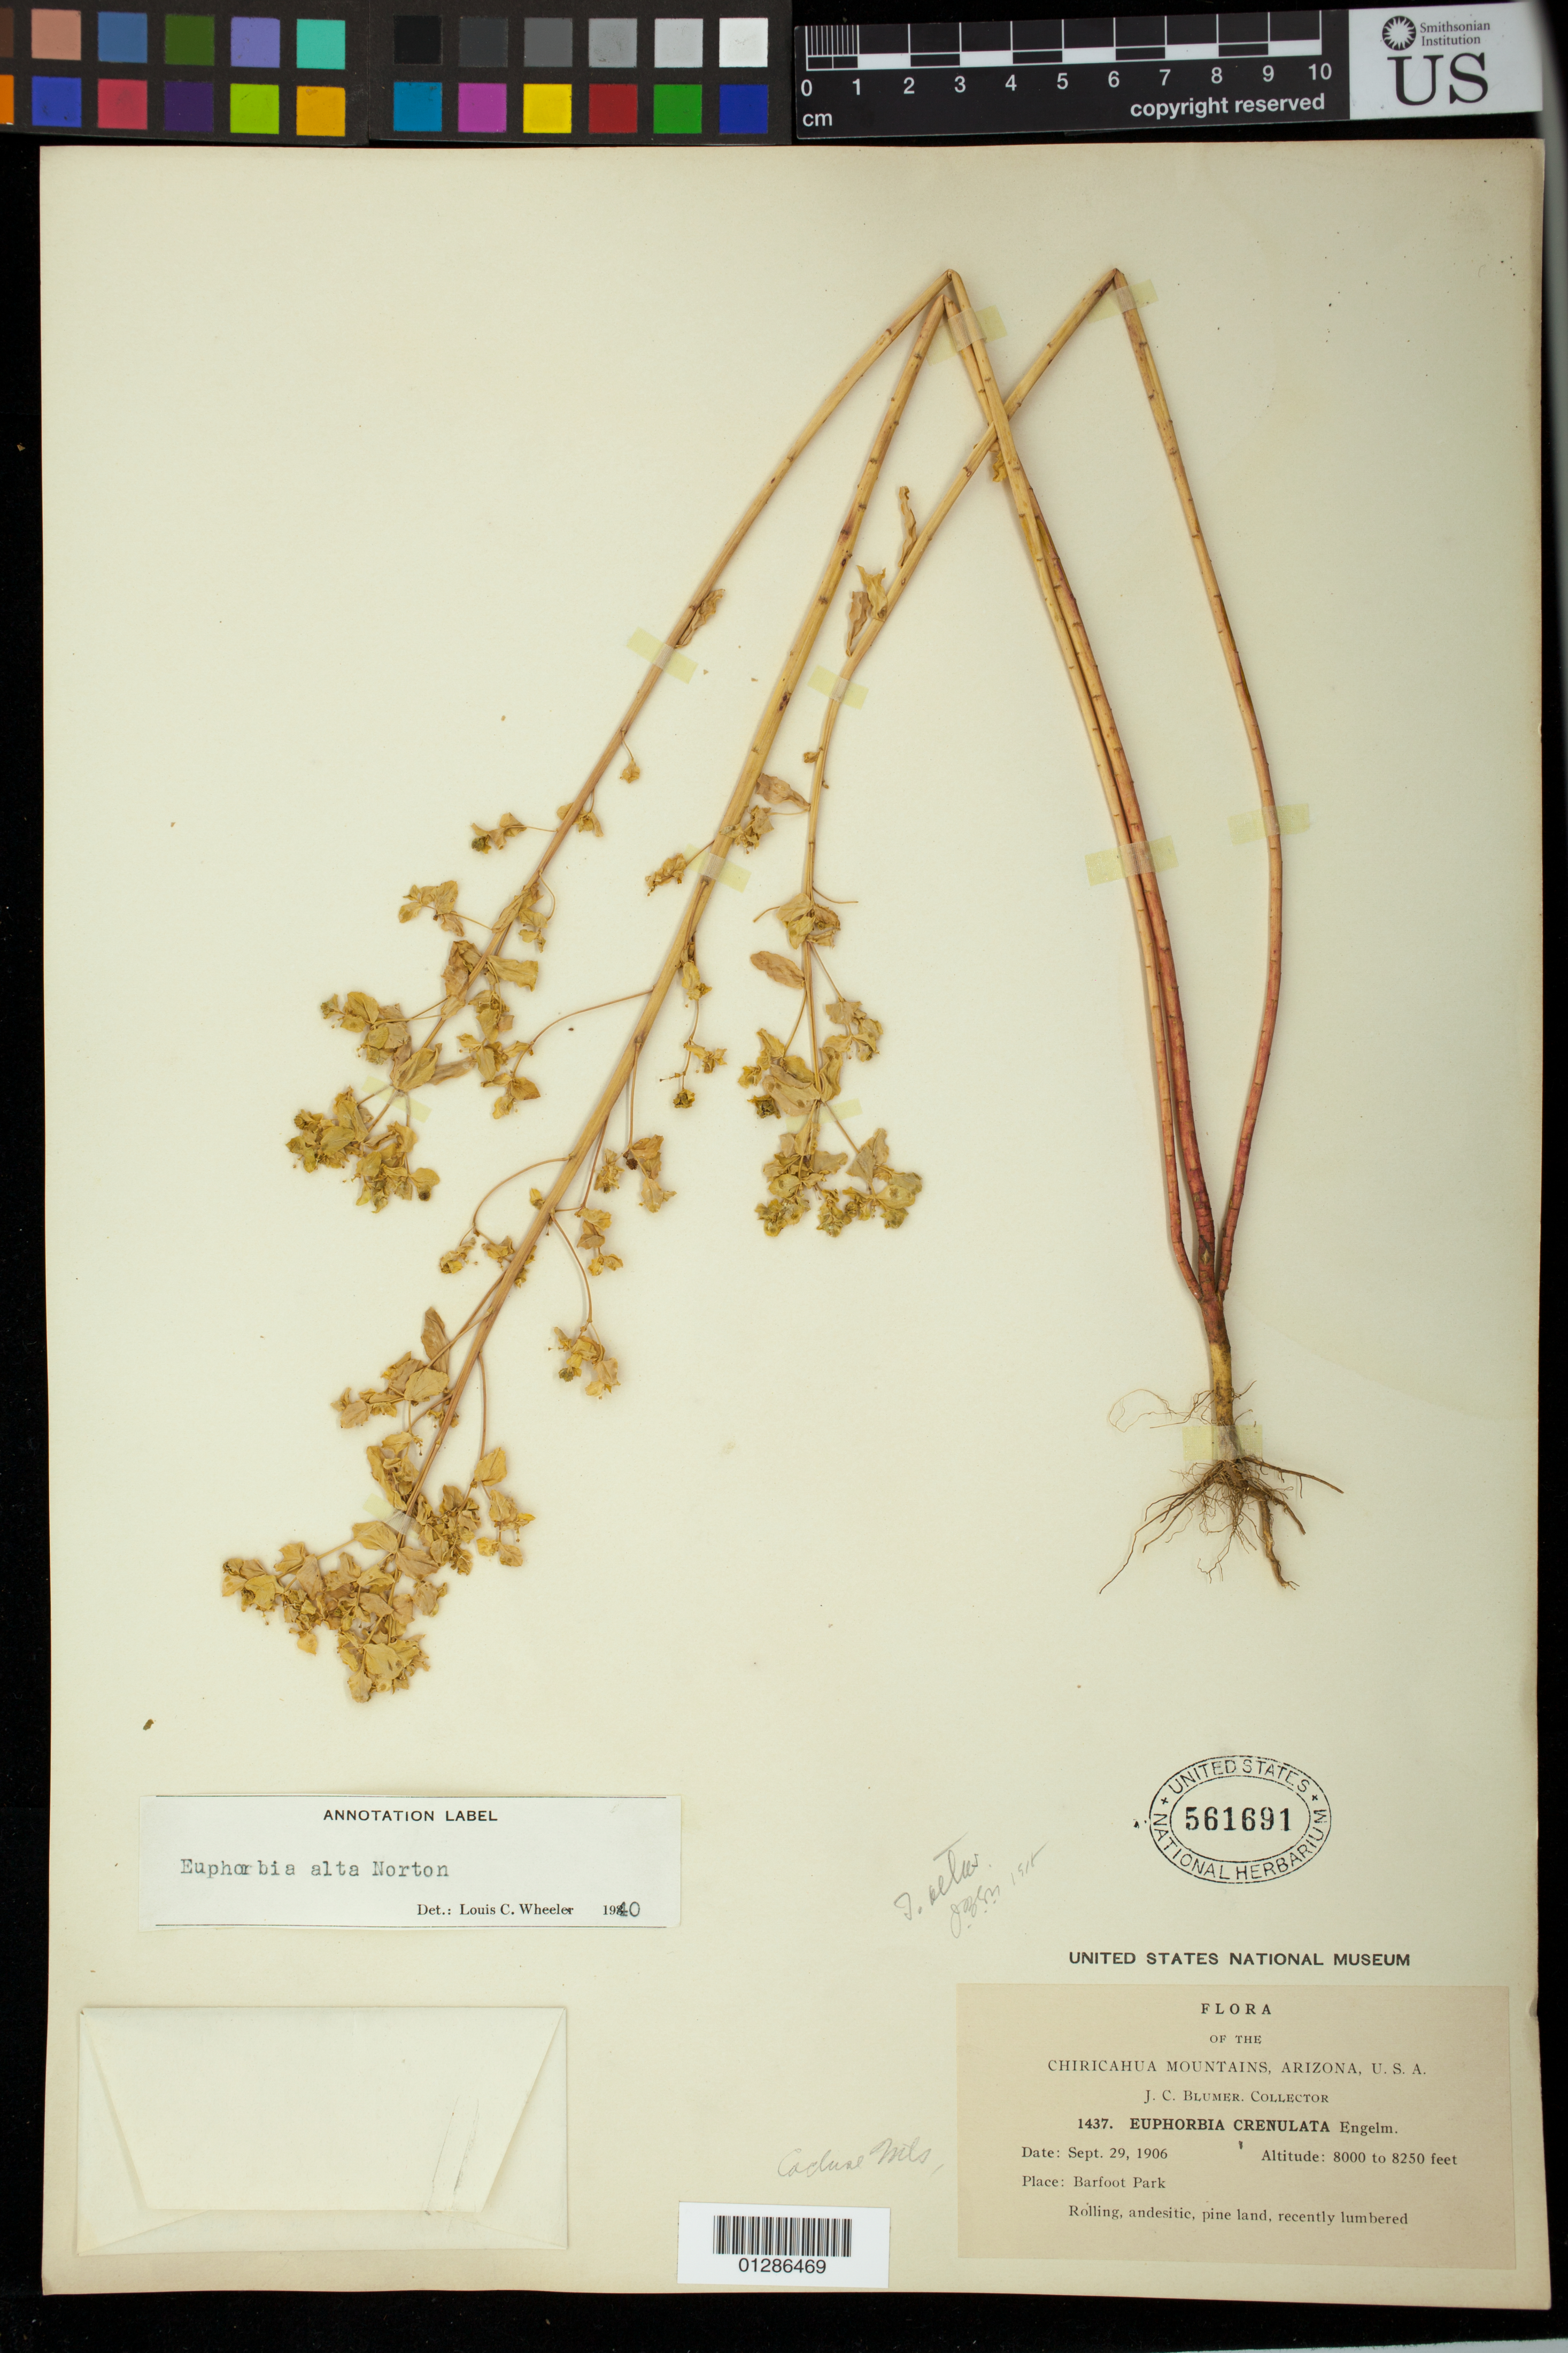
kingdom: Plantae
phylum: Tracheophyta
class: Magnoliopsida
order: Malpighiales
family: Euphorbiaceae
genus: Euphorbia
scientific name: Euphorbia alta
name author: Norton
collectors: J. C. Blumer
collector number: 1437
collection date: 1906-09-29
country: United States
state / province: Arizona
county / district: Cochise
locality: Chiricahua Mountains,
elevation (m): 2438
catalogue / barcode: US 561691